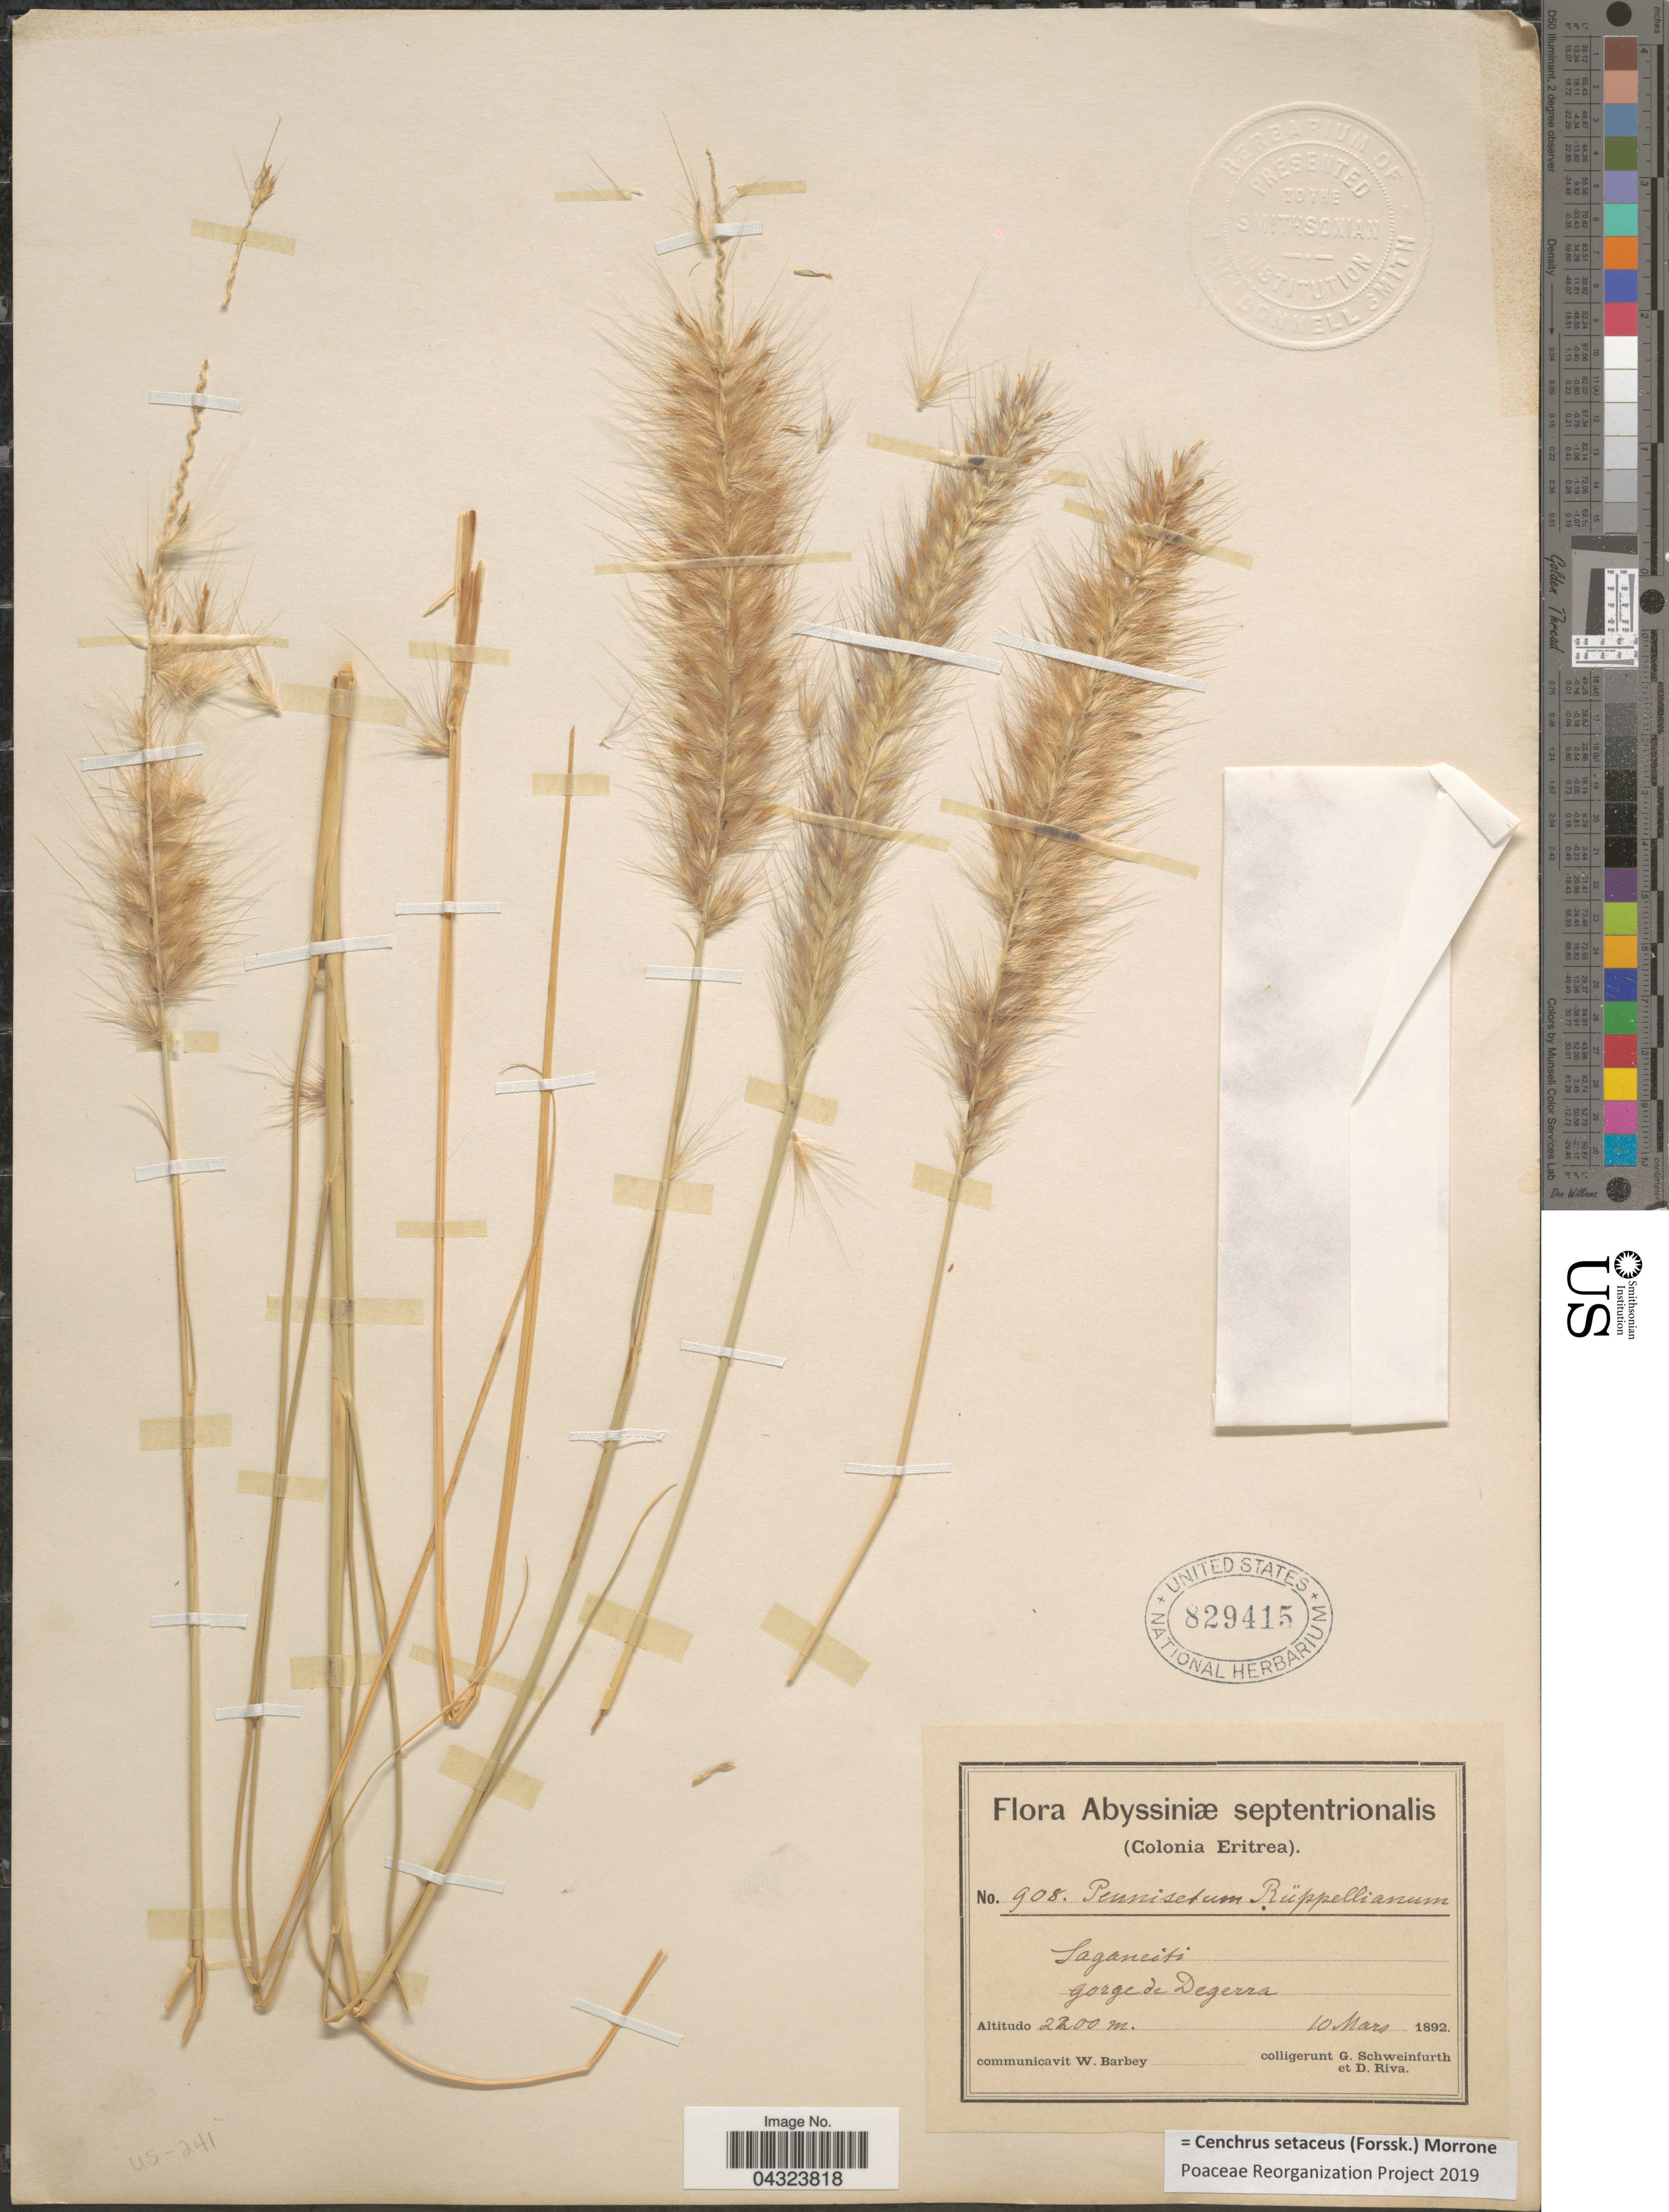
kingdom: Plantae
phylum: Tracheophyta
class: Liliopsida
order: Poales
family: Poaceae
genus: Cenchrus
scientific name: Cenchrus setaceus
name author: (Forssk.) Morrone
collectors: G. A. Schweinfurth (herbarium) & D. Riva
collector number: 908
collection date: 1892-03-10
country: Ethiopia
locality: Abyssiniæ septentrionalis (Colonia Eritrea). Saganeiti gorge de Degerra.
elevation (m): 2200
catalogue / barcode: US 829415